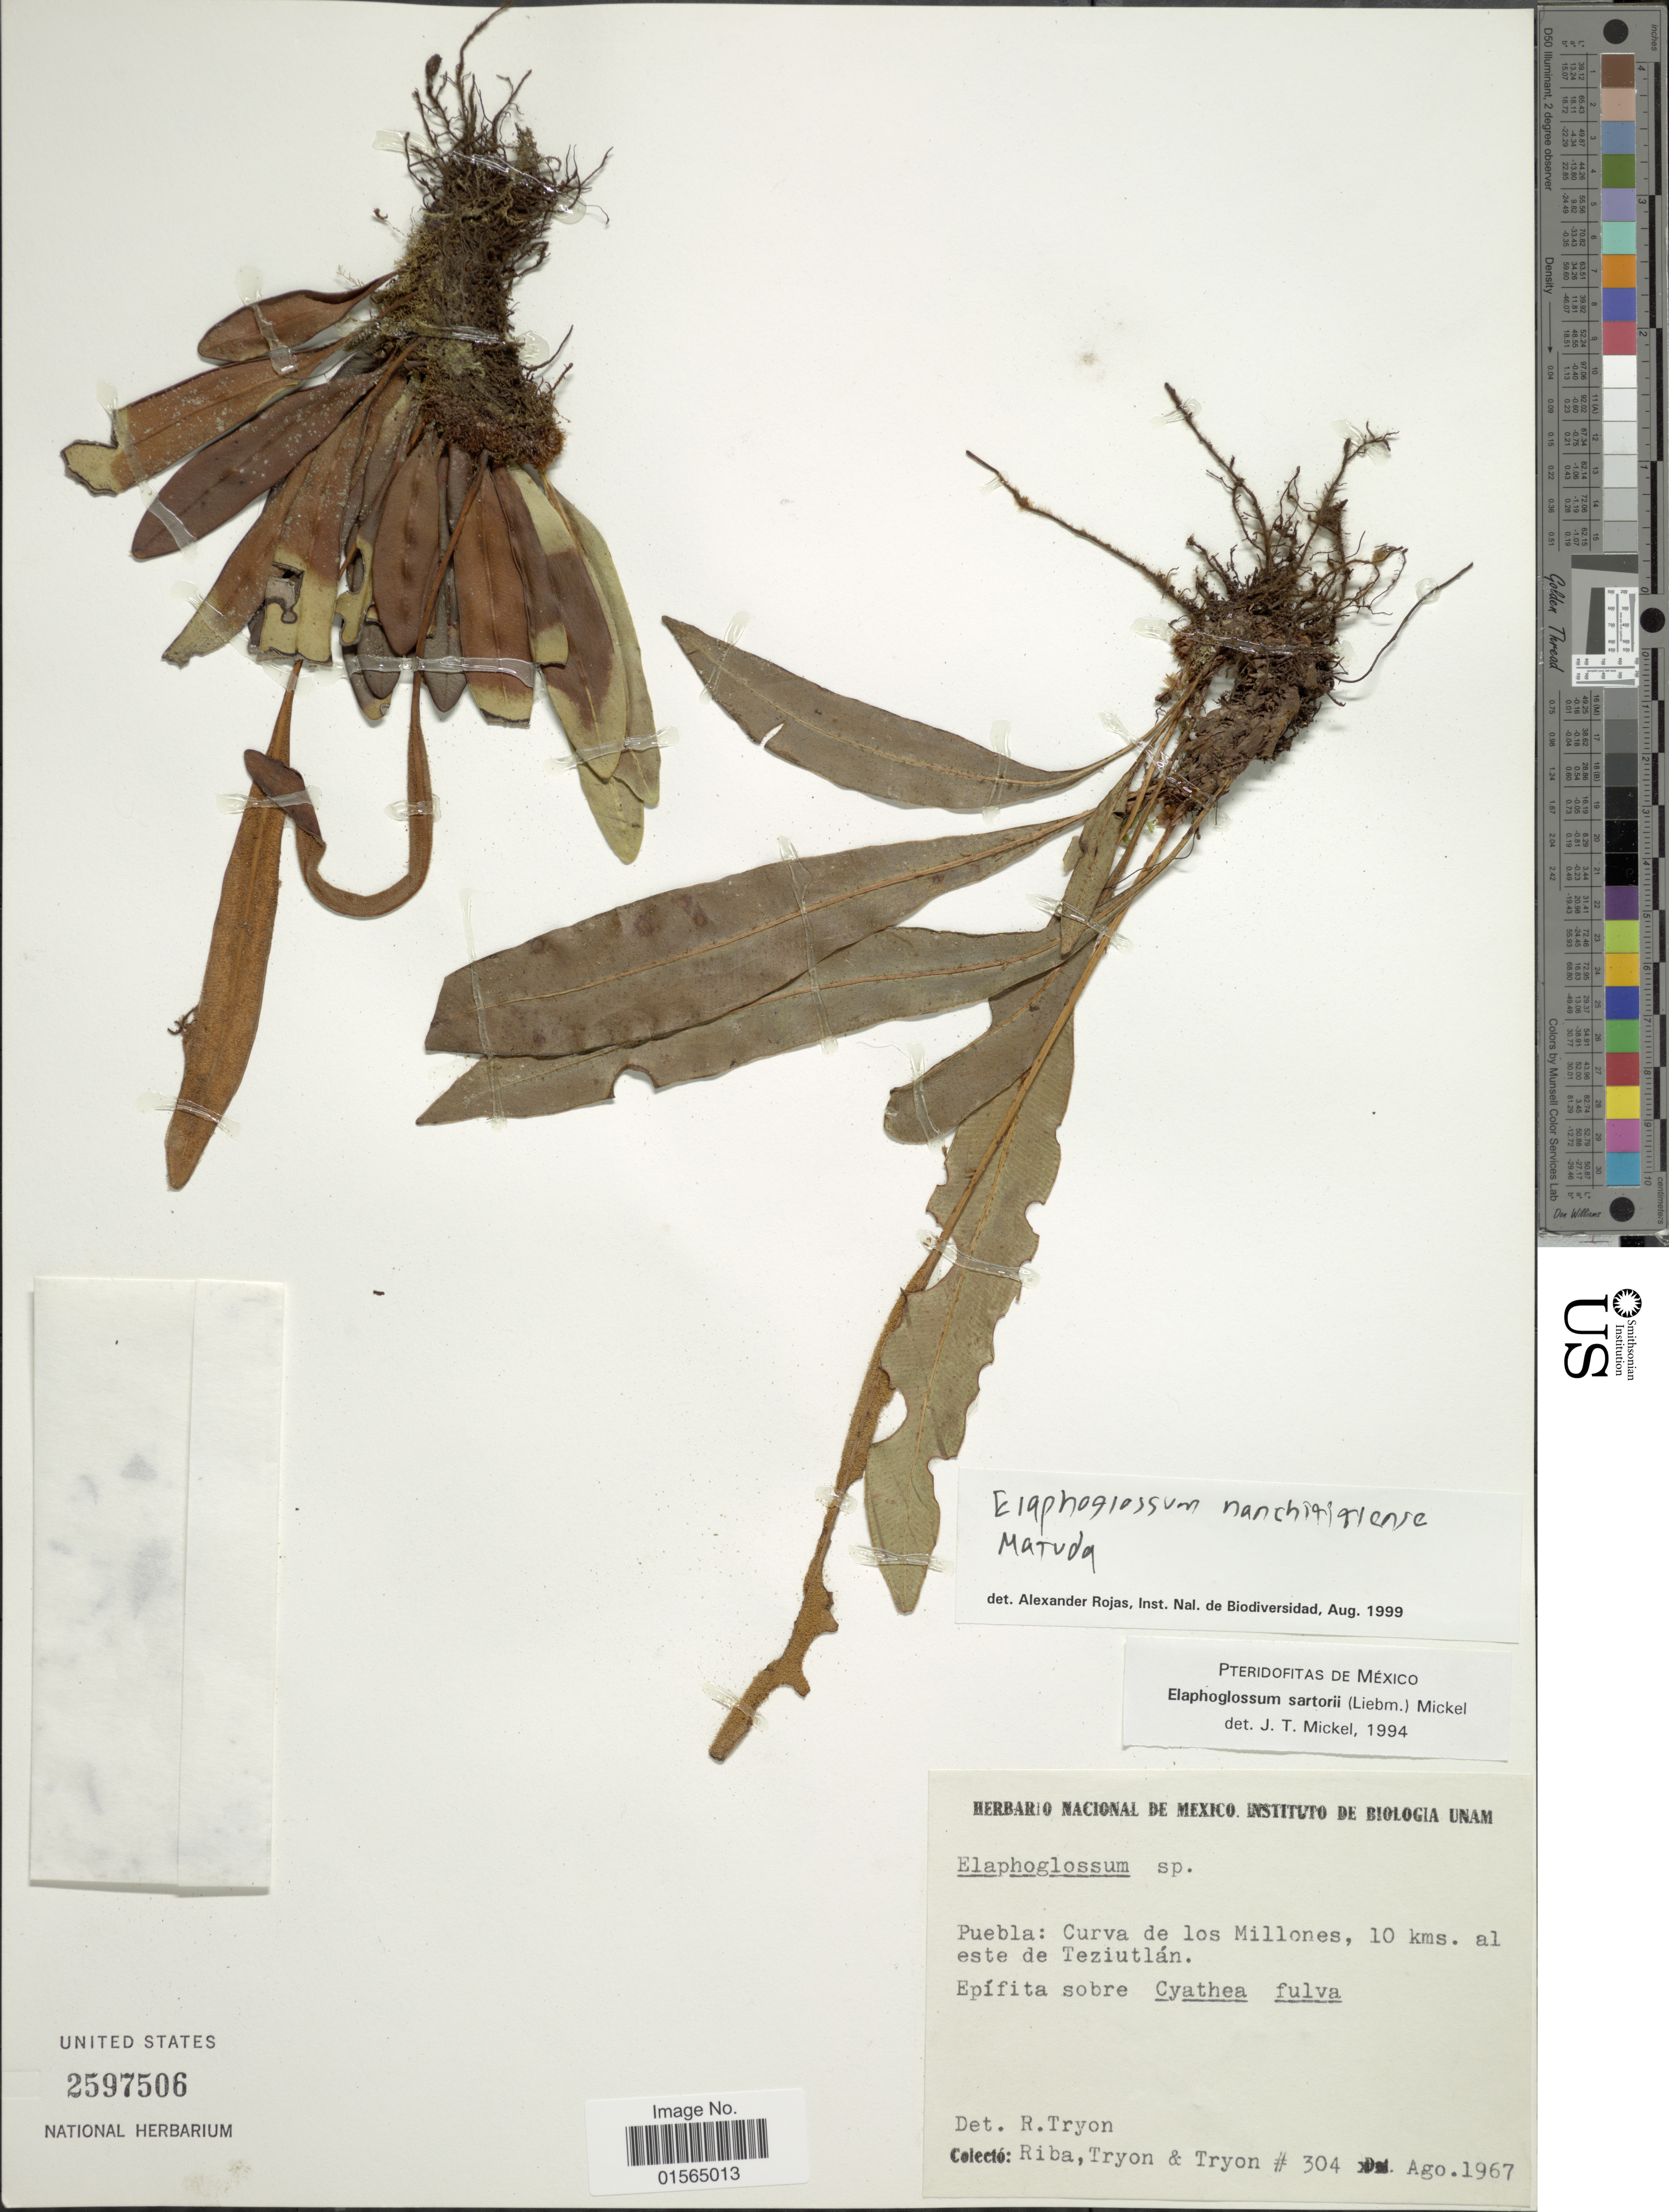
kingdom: Plantae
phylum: Tracheophyta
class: Polypodiopsida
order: Polypodiales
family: Dryopteridaceae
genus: Elaphoglossum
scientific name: Elaphoglossum sartorii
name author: (Liebm.) Mickel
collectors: Riba, -. Tryon & -. Tryon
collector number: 304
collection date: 1967-08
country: Mexico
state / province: Puebla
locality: Curva de los millones, 10 kms. al este de Tezuitlan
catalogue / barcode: US 2597506